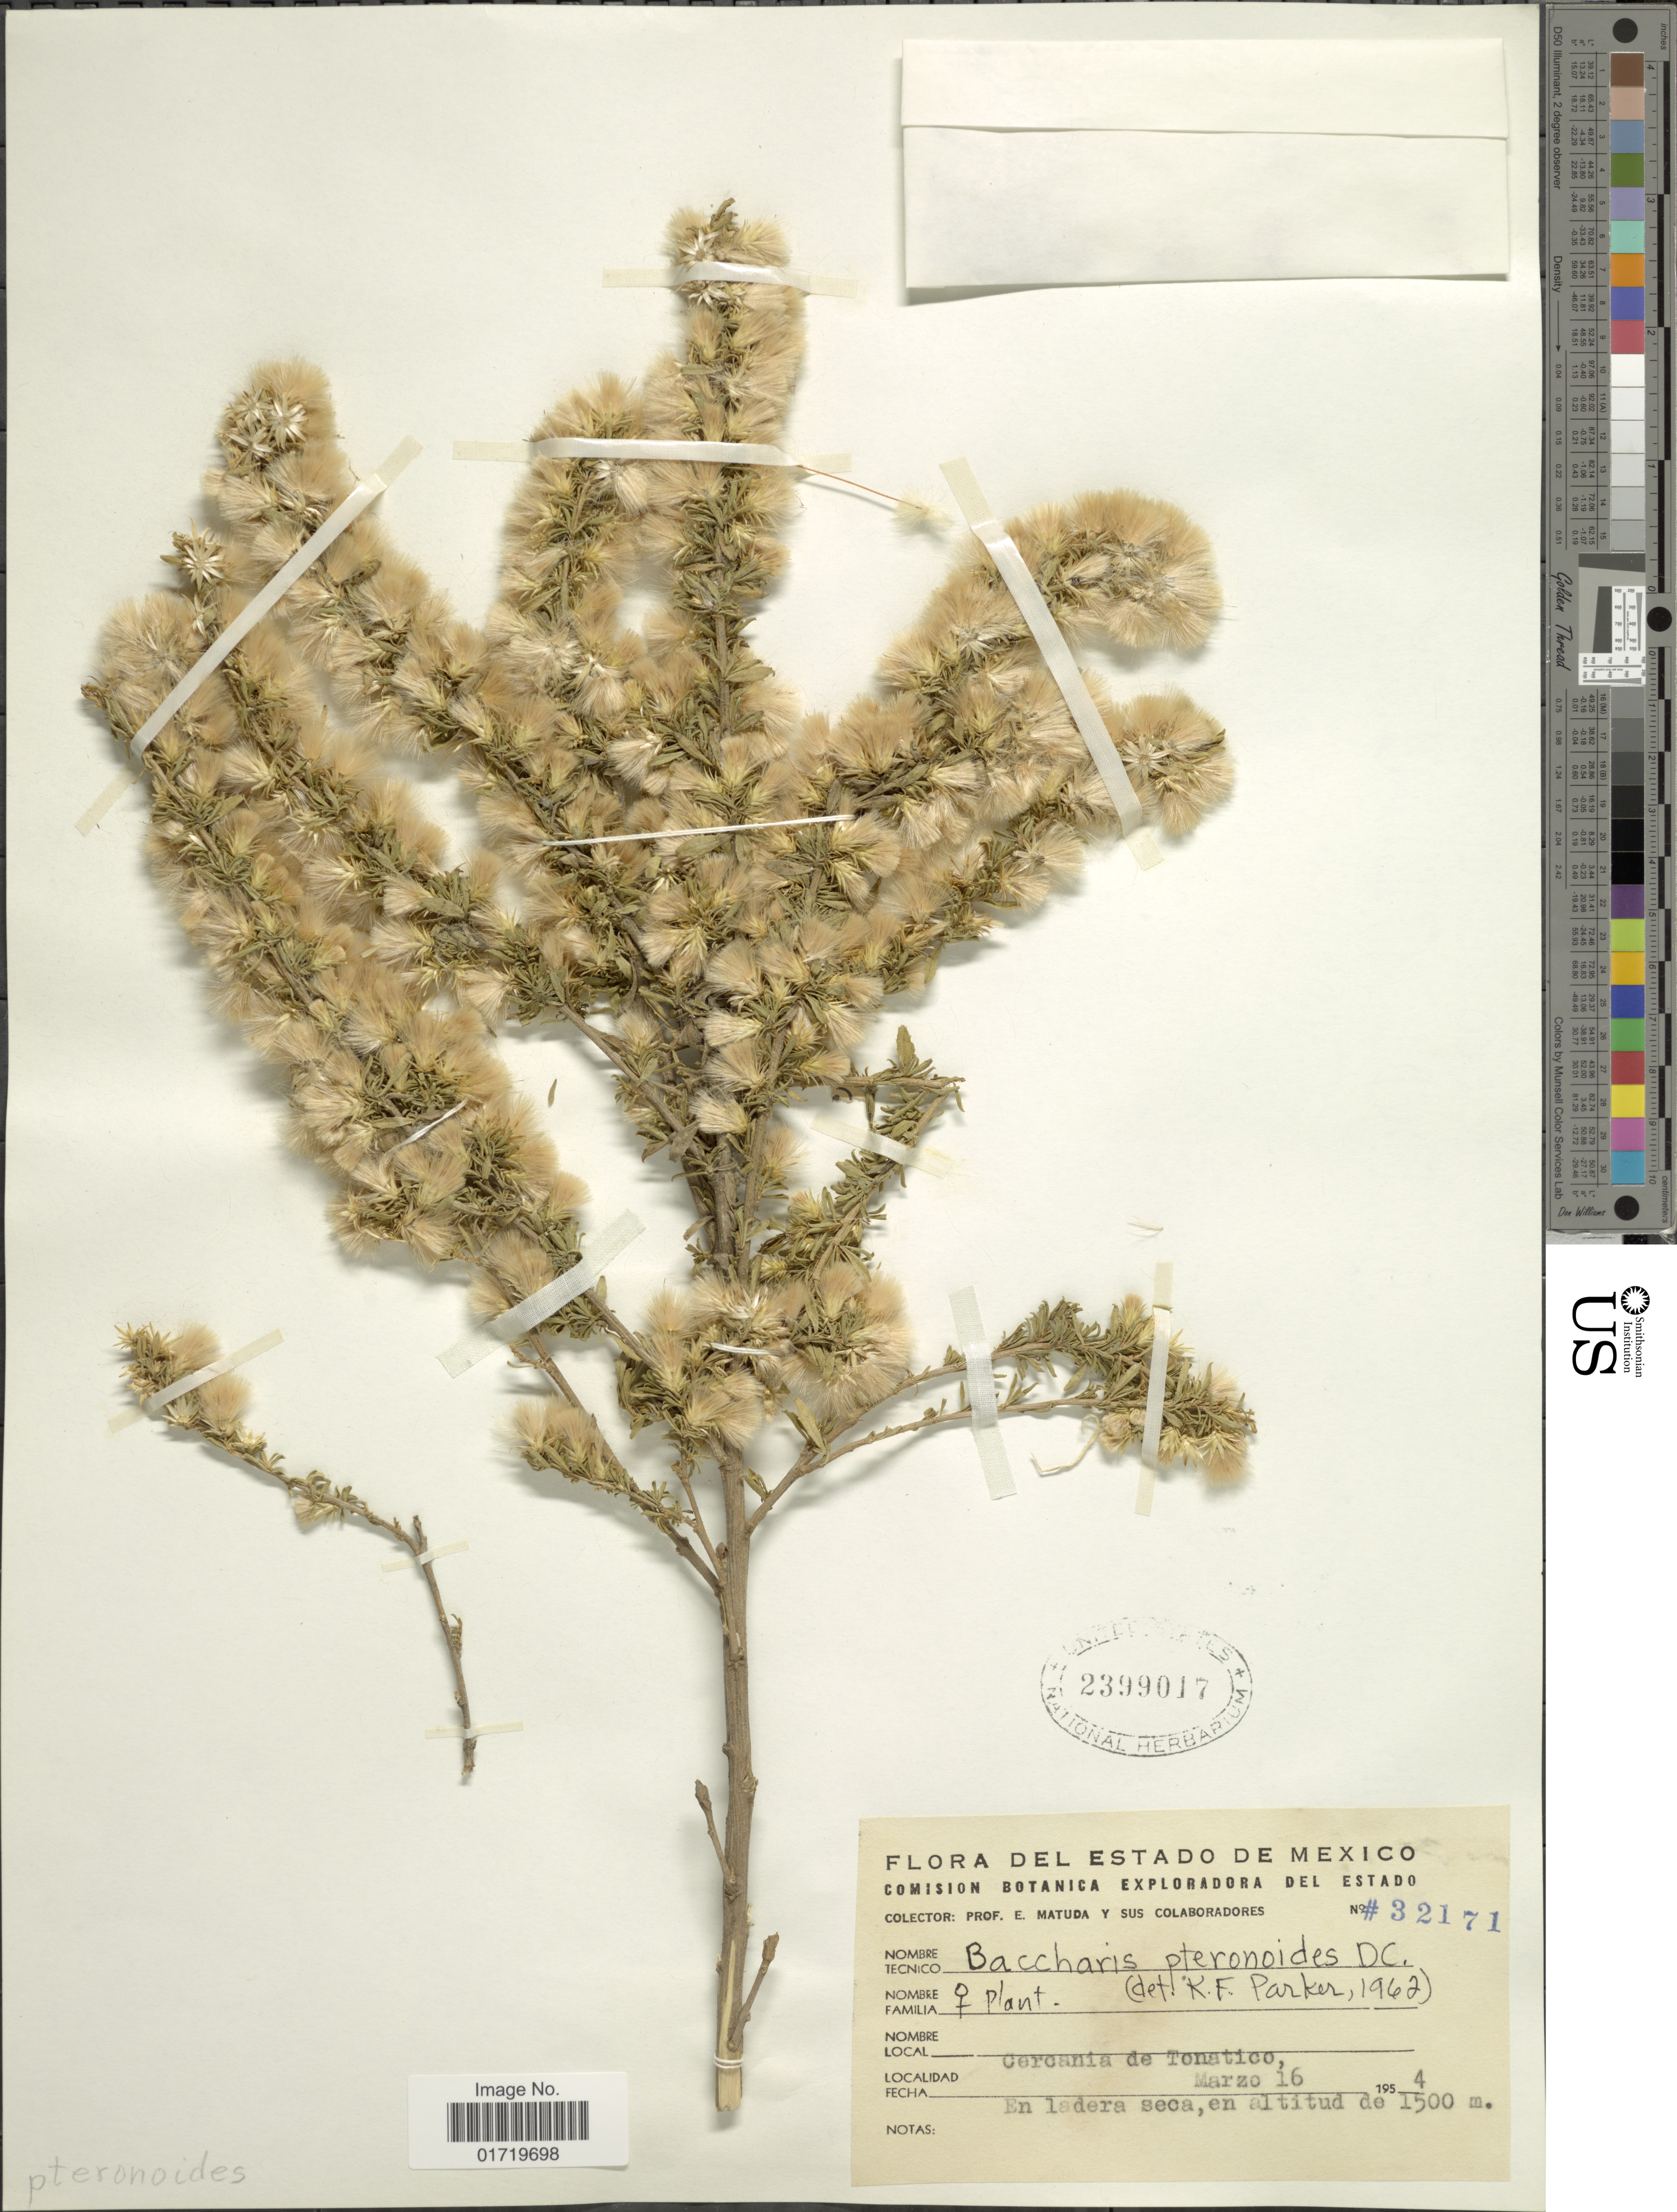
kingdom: Plantae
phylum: Tracheophyta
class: Magnoliopsida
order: Asterales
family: Asteraceae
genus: Baccharis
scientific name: Baccharis pteronioides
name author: DC.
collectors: E. Matuda & et al.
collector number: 32171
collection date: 1954-03-16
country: Mexico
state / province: México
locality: Cercania de Tonatico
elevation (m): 1500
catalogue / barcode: US 2399017